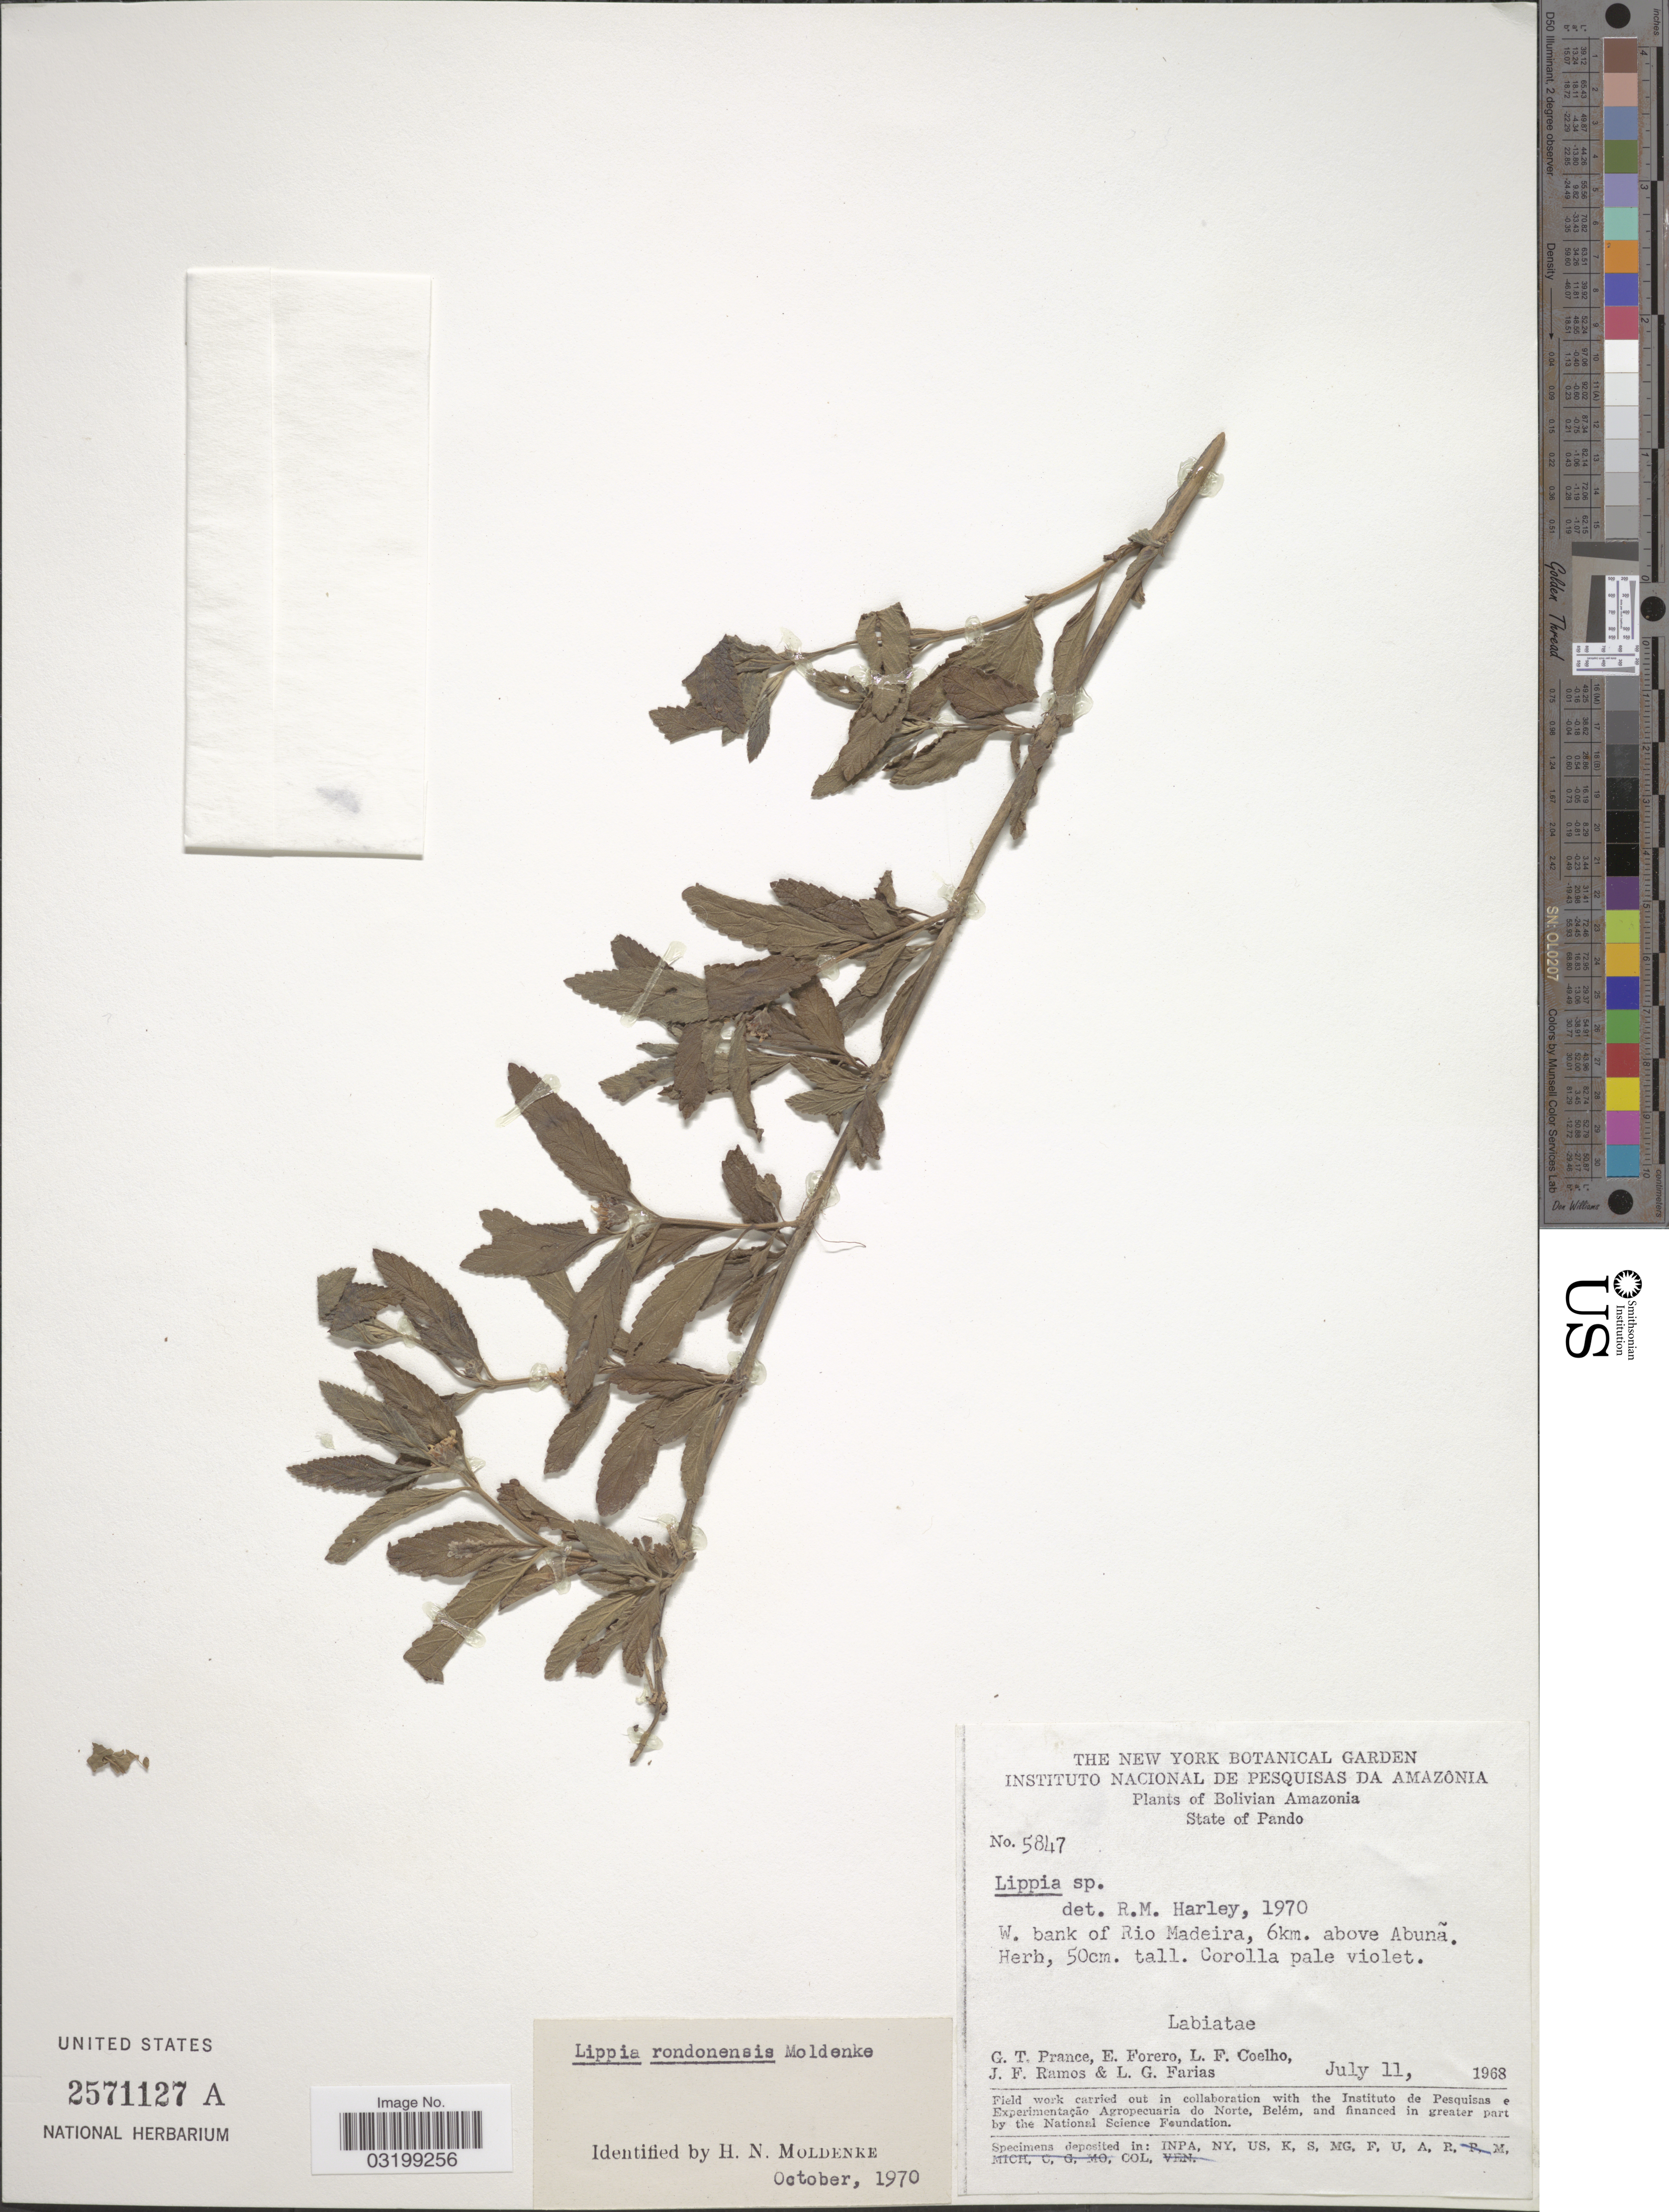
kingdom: Plantae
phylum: Tracheophyta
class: Magnoliopsida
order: Lamiales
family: Verbenaceae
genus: Lippia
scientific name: Lippia lorentzii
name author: Moldenke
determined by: Mirra, Fabiana, (SI), Instituto de Botanica Darwinion (ARGENTINA)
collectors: G. T. Prance, E. Forero, L. F. Coelho, J. F. Ramos & L. G. Farias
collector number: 5847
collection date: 1968-07-11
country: Bolivia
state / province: Pando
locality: Bolivian Amazonia. W. bank of Rio Madeira, 6 km. above Abunã.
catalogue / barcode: US 2571127A